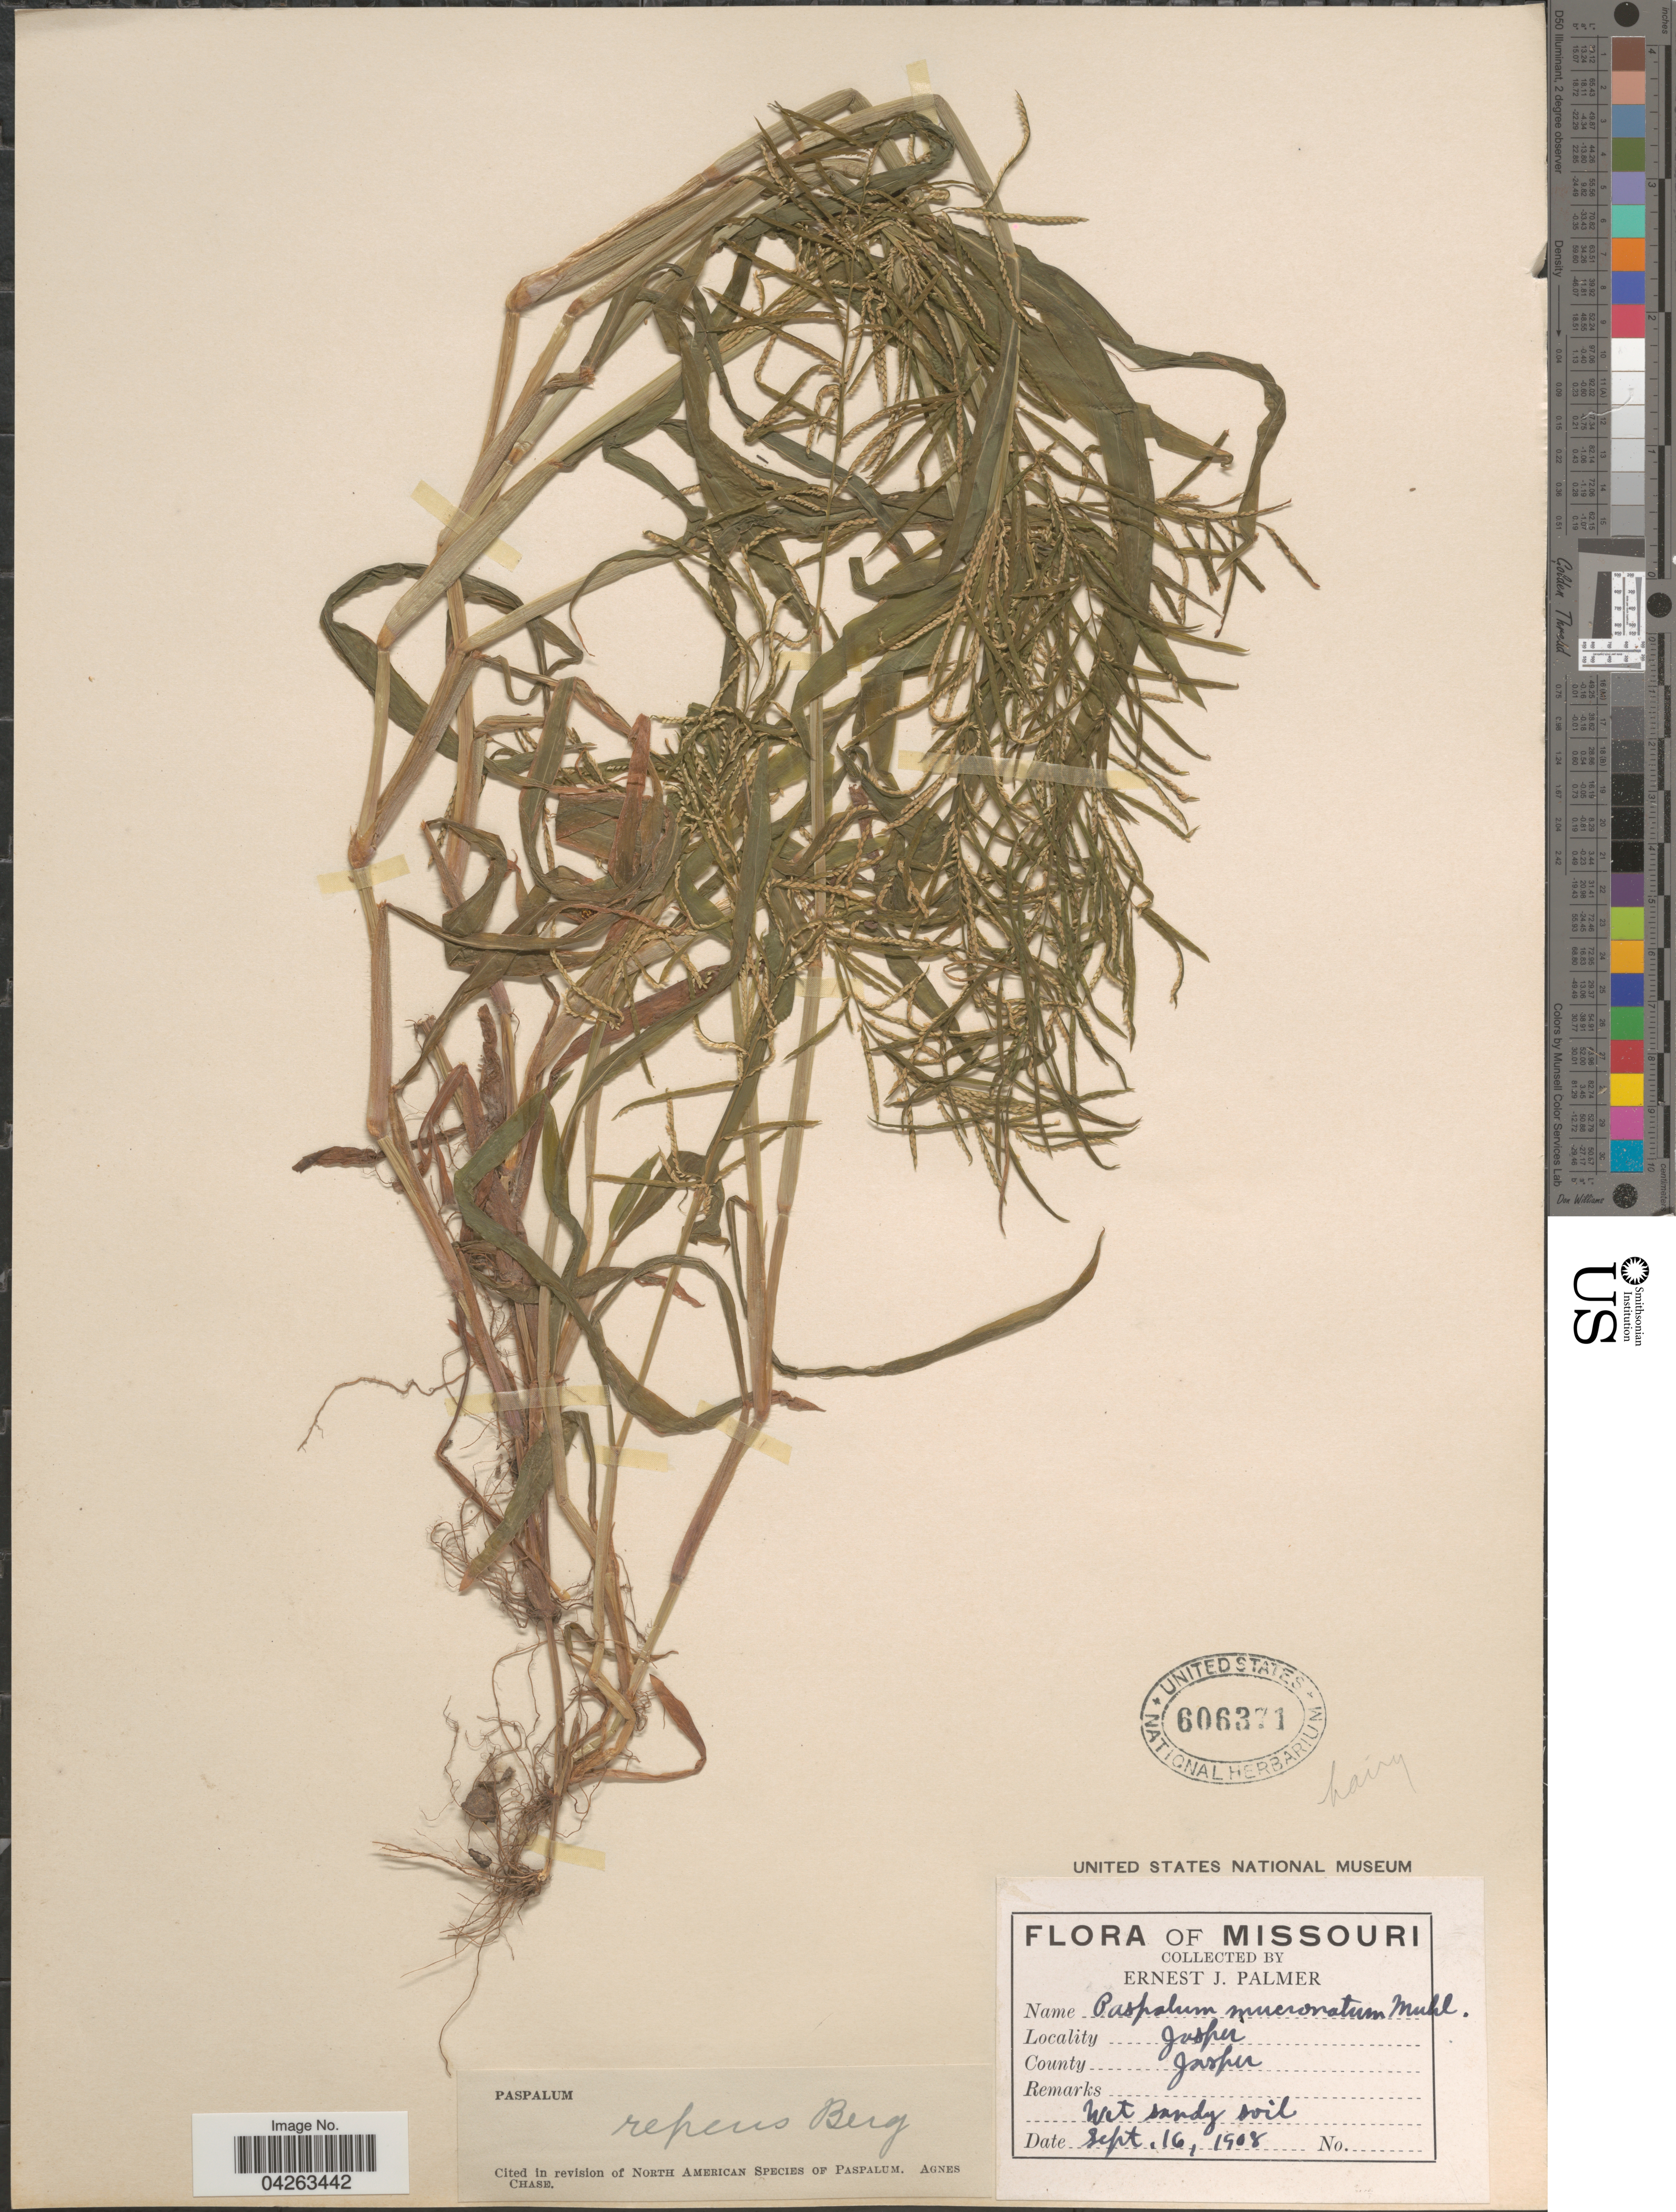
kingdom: Plantae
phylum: Tracheophyta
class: Liliopsida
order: Poales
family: Poaceae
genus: Paspalum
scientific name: Paspalum repens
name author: P.J. Bergius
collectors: E. J. Palmer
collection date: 1908-09-16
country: United States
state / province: Missouri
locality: Jasper. County Jasper.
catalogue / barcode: US 606371